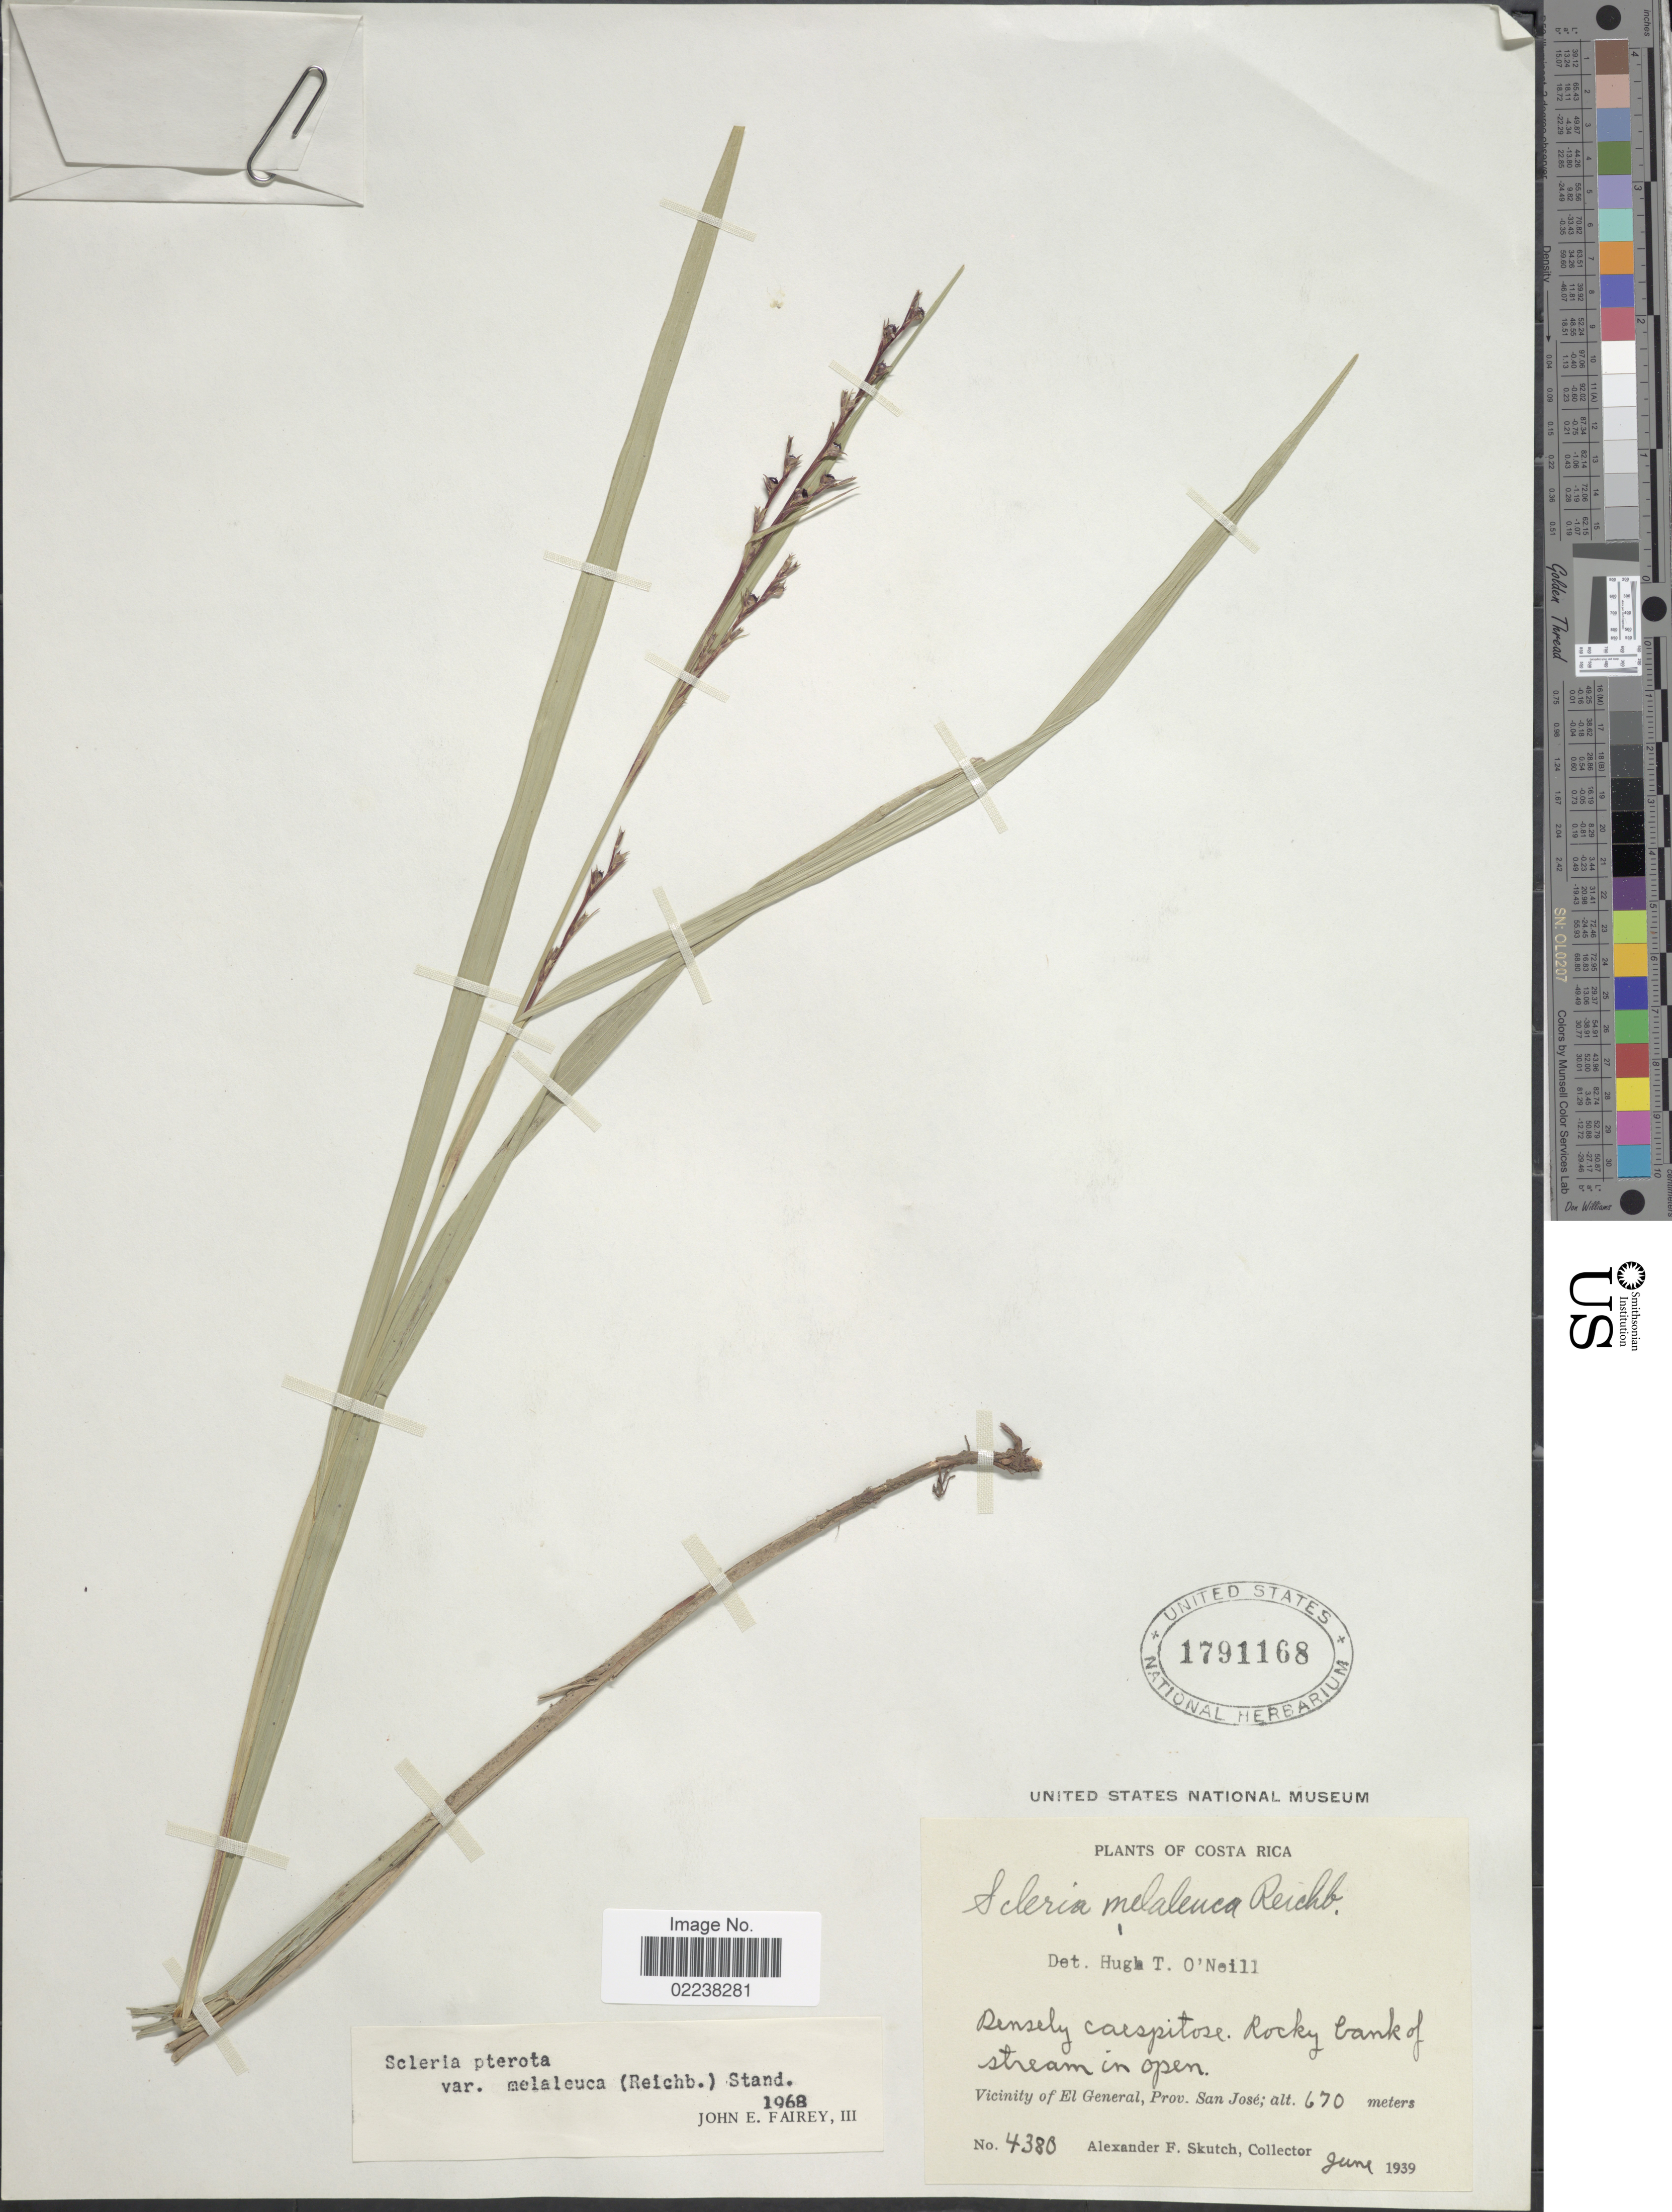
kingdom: Plantae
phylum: Tracheophyta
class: Liliopsida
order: Poales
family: Cyperaceae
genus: Scleria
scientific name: Scleria gaertneri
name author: Raddi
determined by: Strong, Mark T., (BOT), Smithsonian Institution - National Museum of Natural History (UNITED STATES)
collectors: A. F. Skutch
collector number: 4380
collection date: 1939-06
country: Costa Rica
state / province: San José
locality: Vicinity of El General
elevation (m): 670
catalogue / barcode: US 1791168